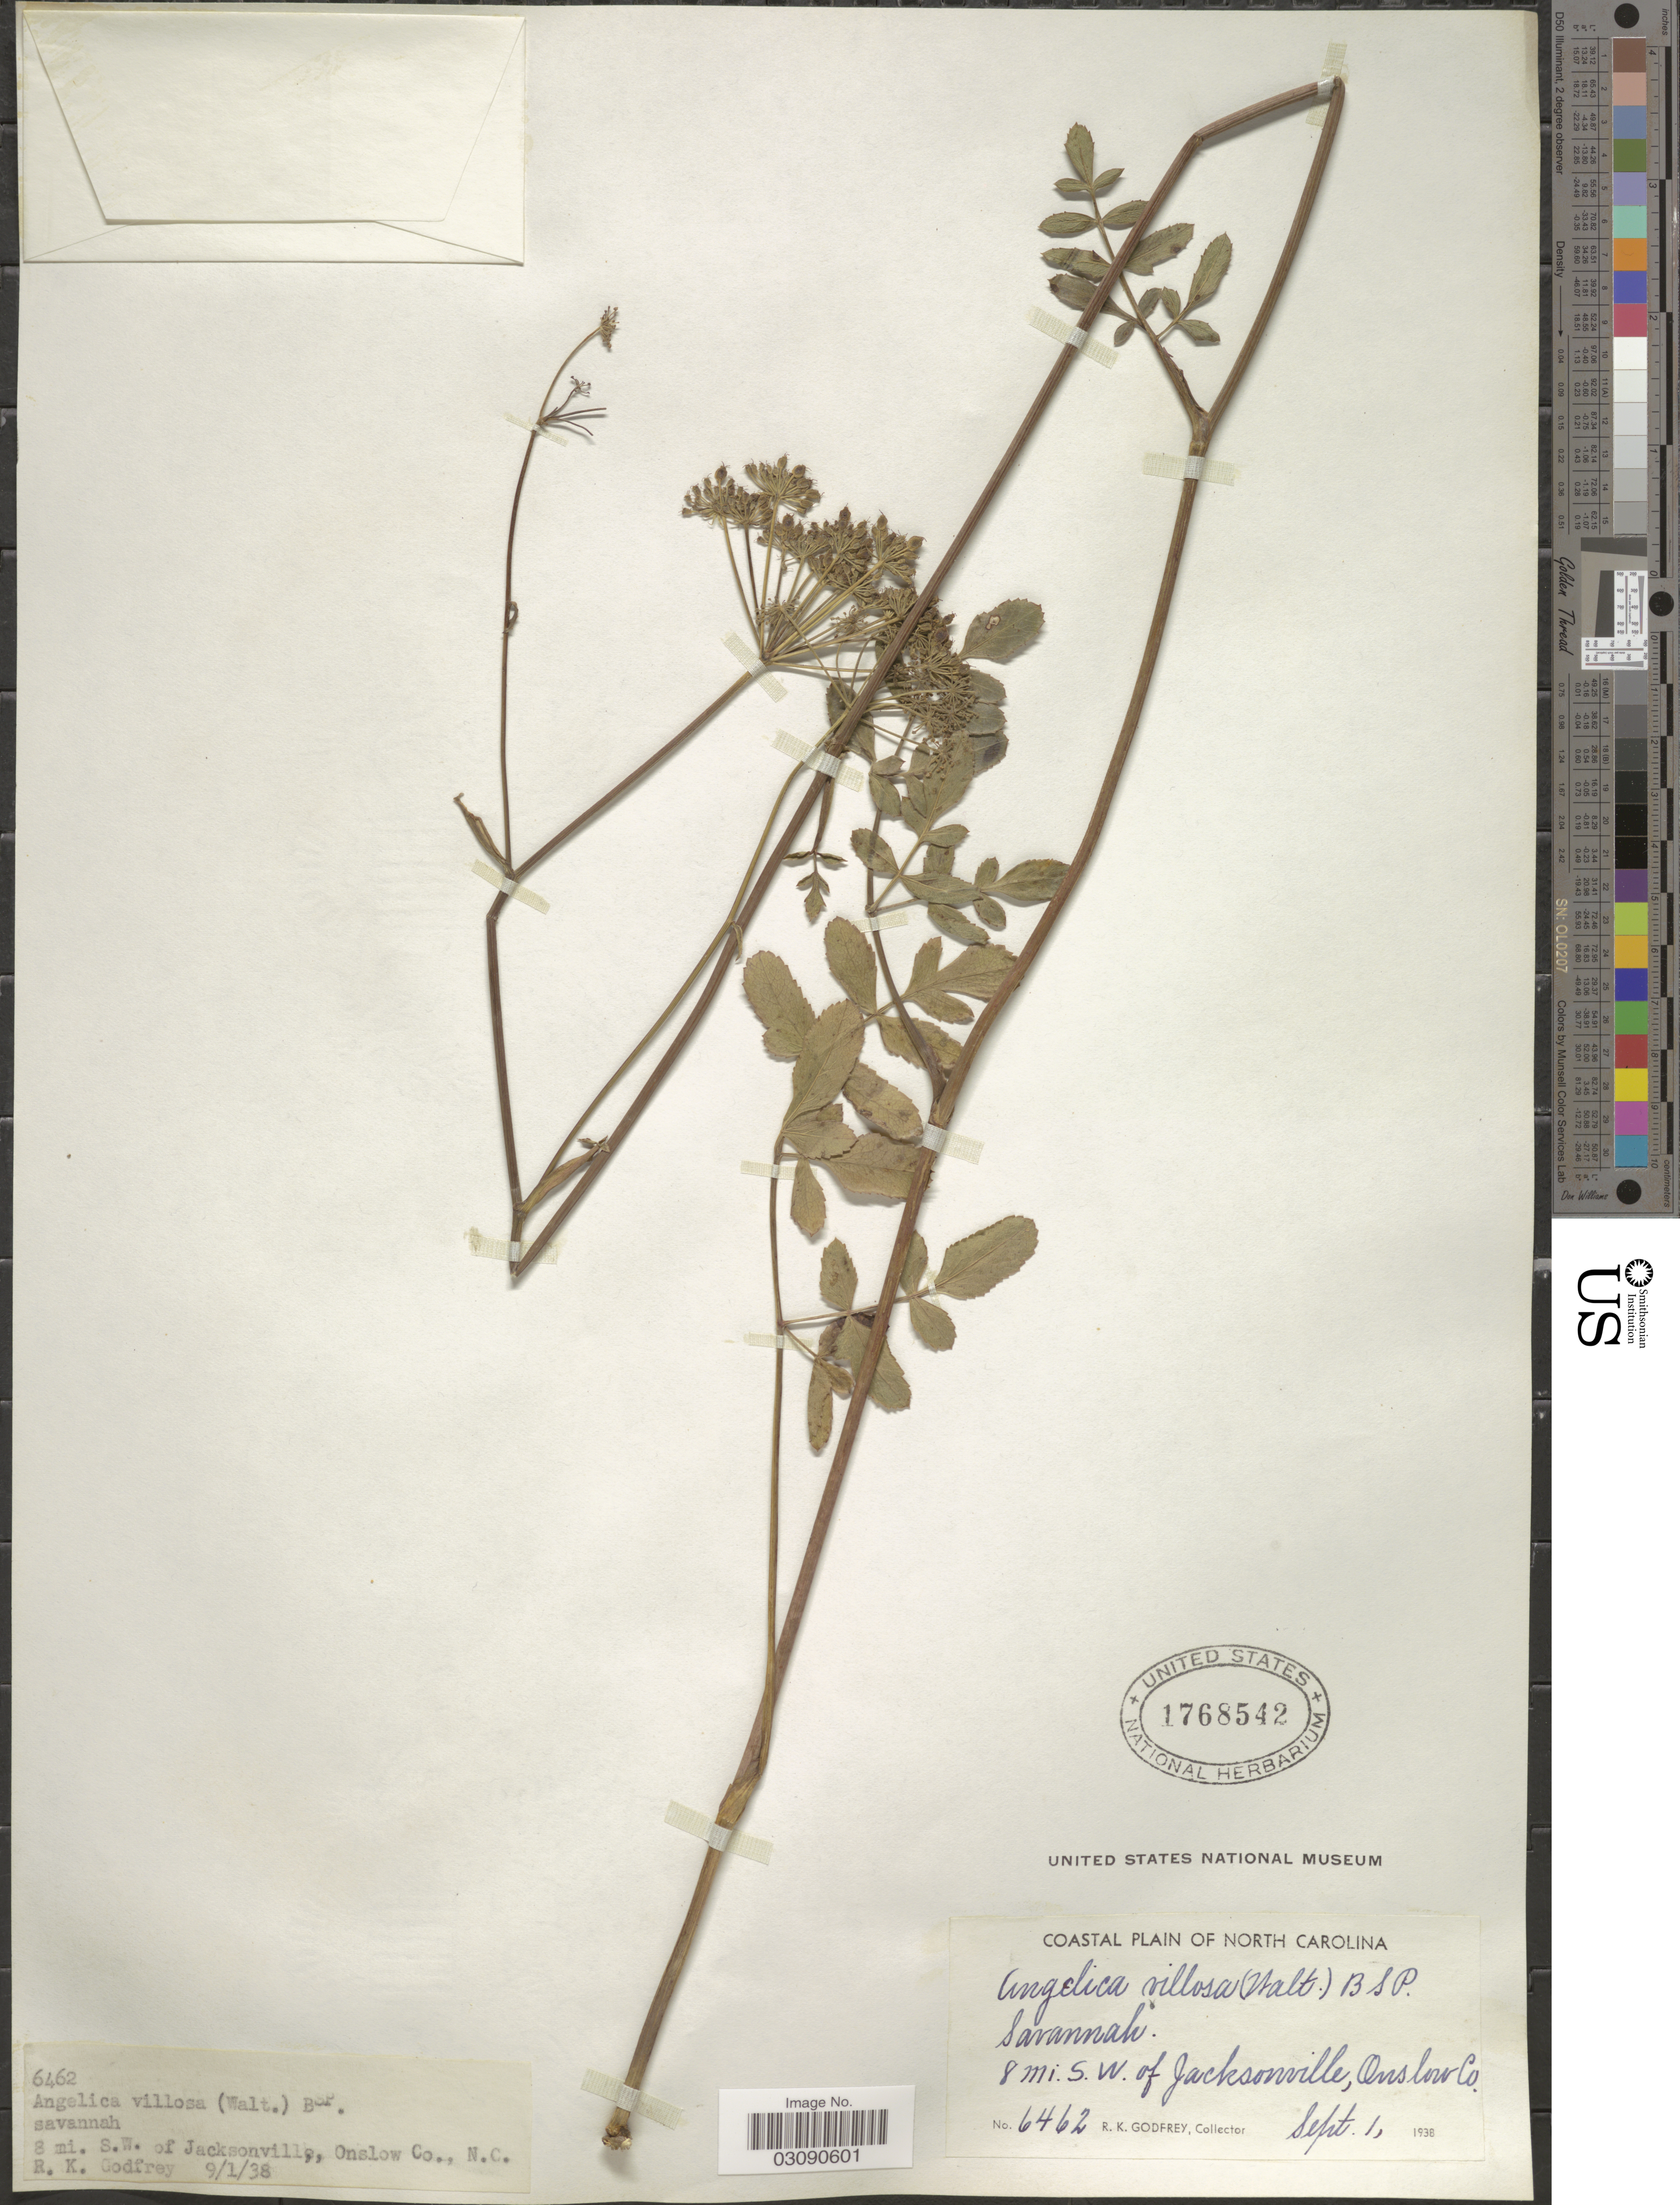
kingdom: Plantae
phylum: Tracheophyta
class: Magnoliopsida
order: Apiales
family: Apiaceae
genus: Angelica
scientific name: Angelica venenosa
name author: (Greenway) Fernald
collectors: R. K. Godfrey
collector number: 6462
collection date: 1938-09-01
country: United States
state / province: North Carolina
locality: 8 mi. S.W. of Jacksonville, Onslow Co.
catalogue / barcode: US 1768542